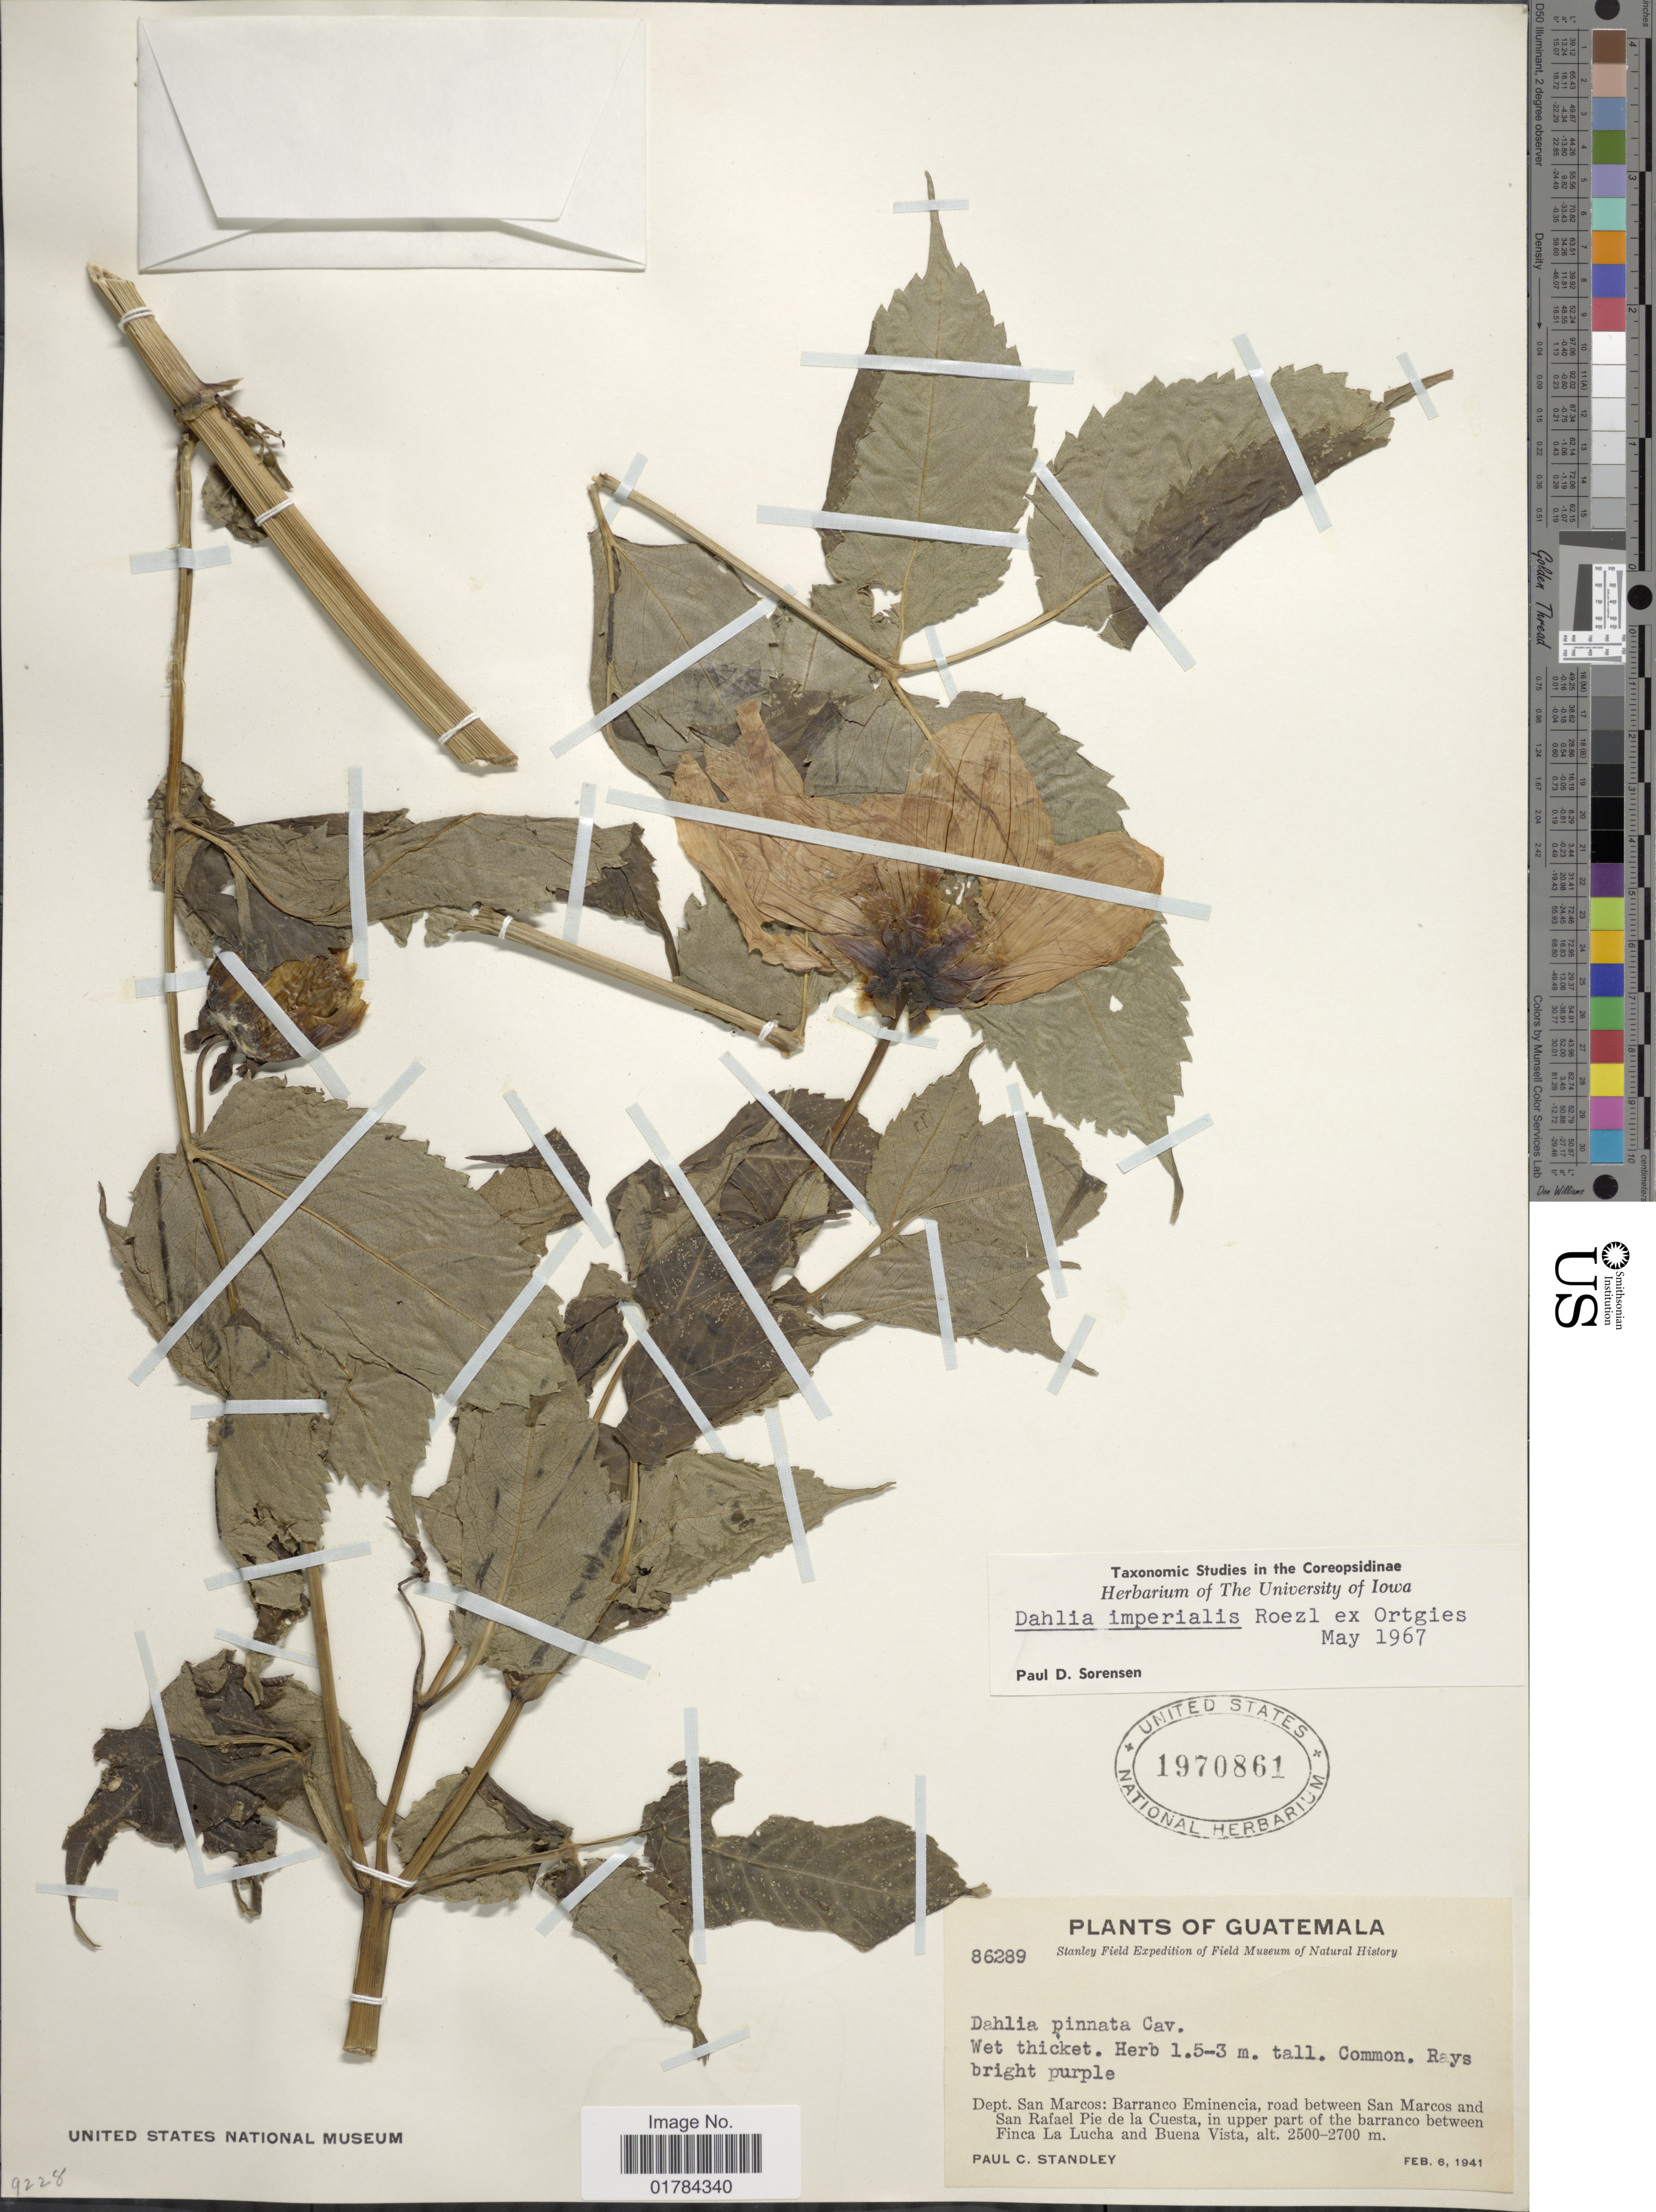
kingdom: Plantae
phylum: Tracheophyta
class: Magnoliopsida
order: Asterales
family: Asteraceae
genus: Dahlia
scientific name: Dahlia imperialis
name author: Roezl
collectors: P. C. Standley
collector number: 86289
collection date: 1941-02-06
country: Guatemala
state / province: San Marcos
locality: Barranco Eminencia, road between San Marcos and San Rafael Pie de la Cuesta, in upper part of the barranco between Finca La Lucha and Buena Vista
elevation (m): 2500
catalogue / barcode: US 1970861